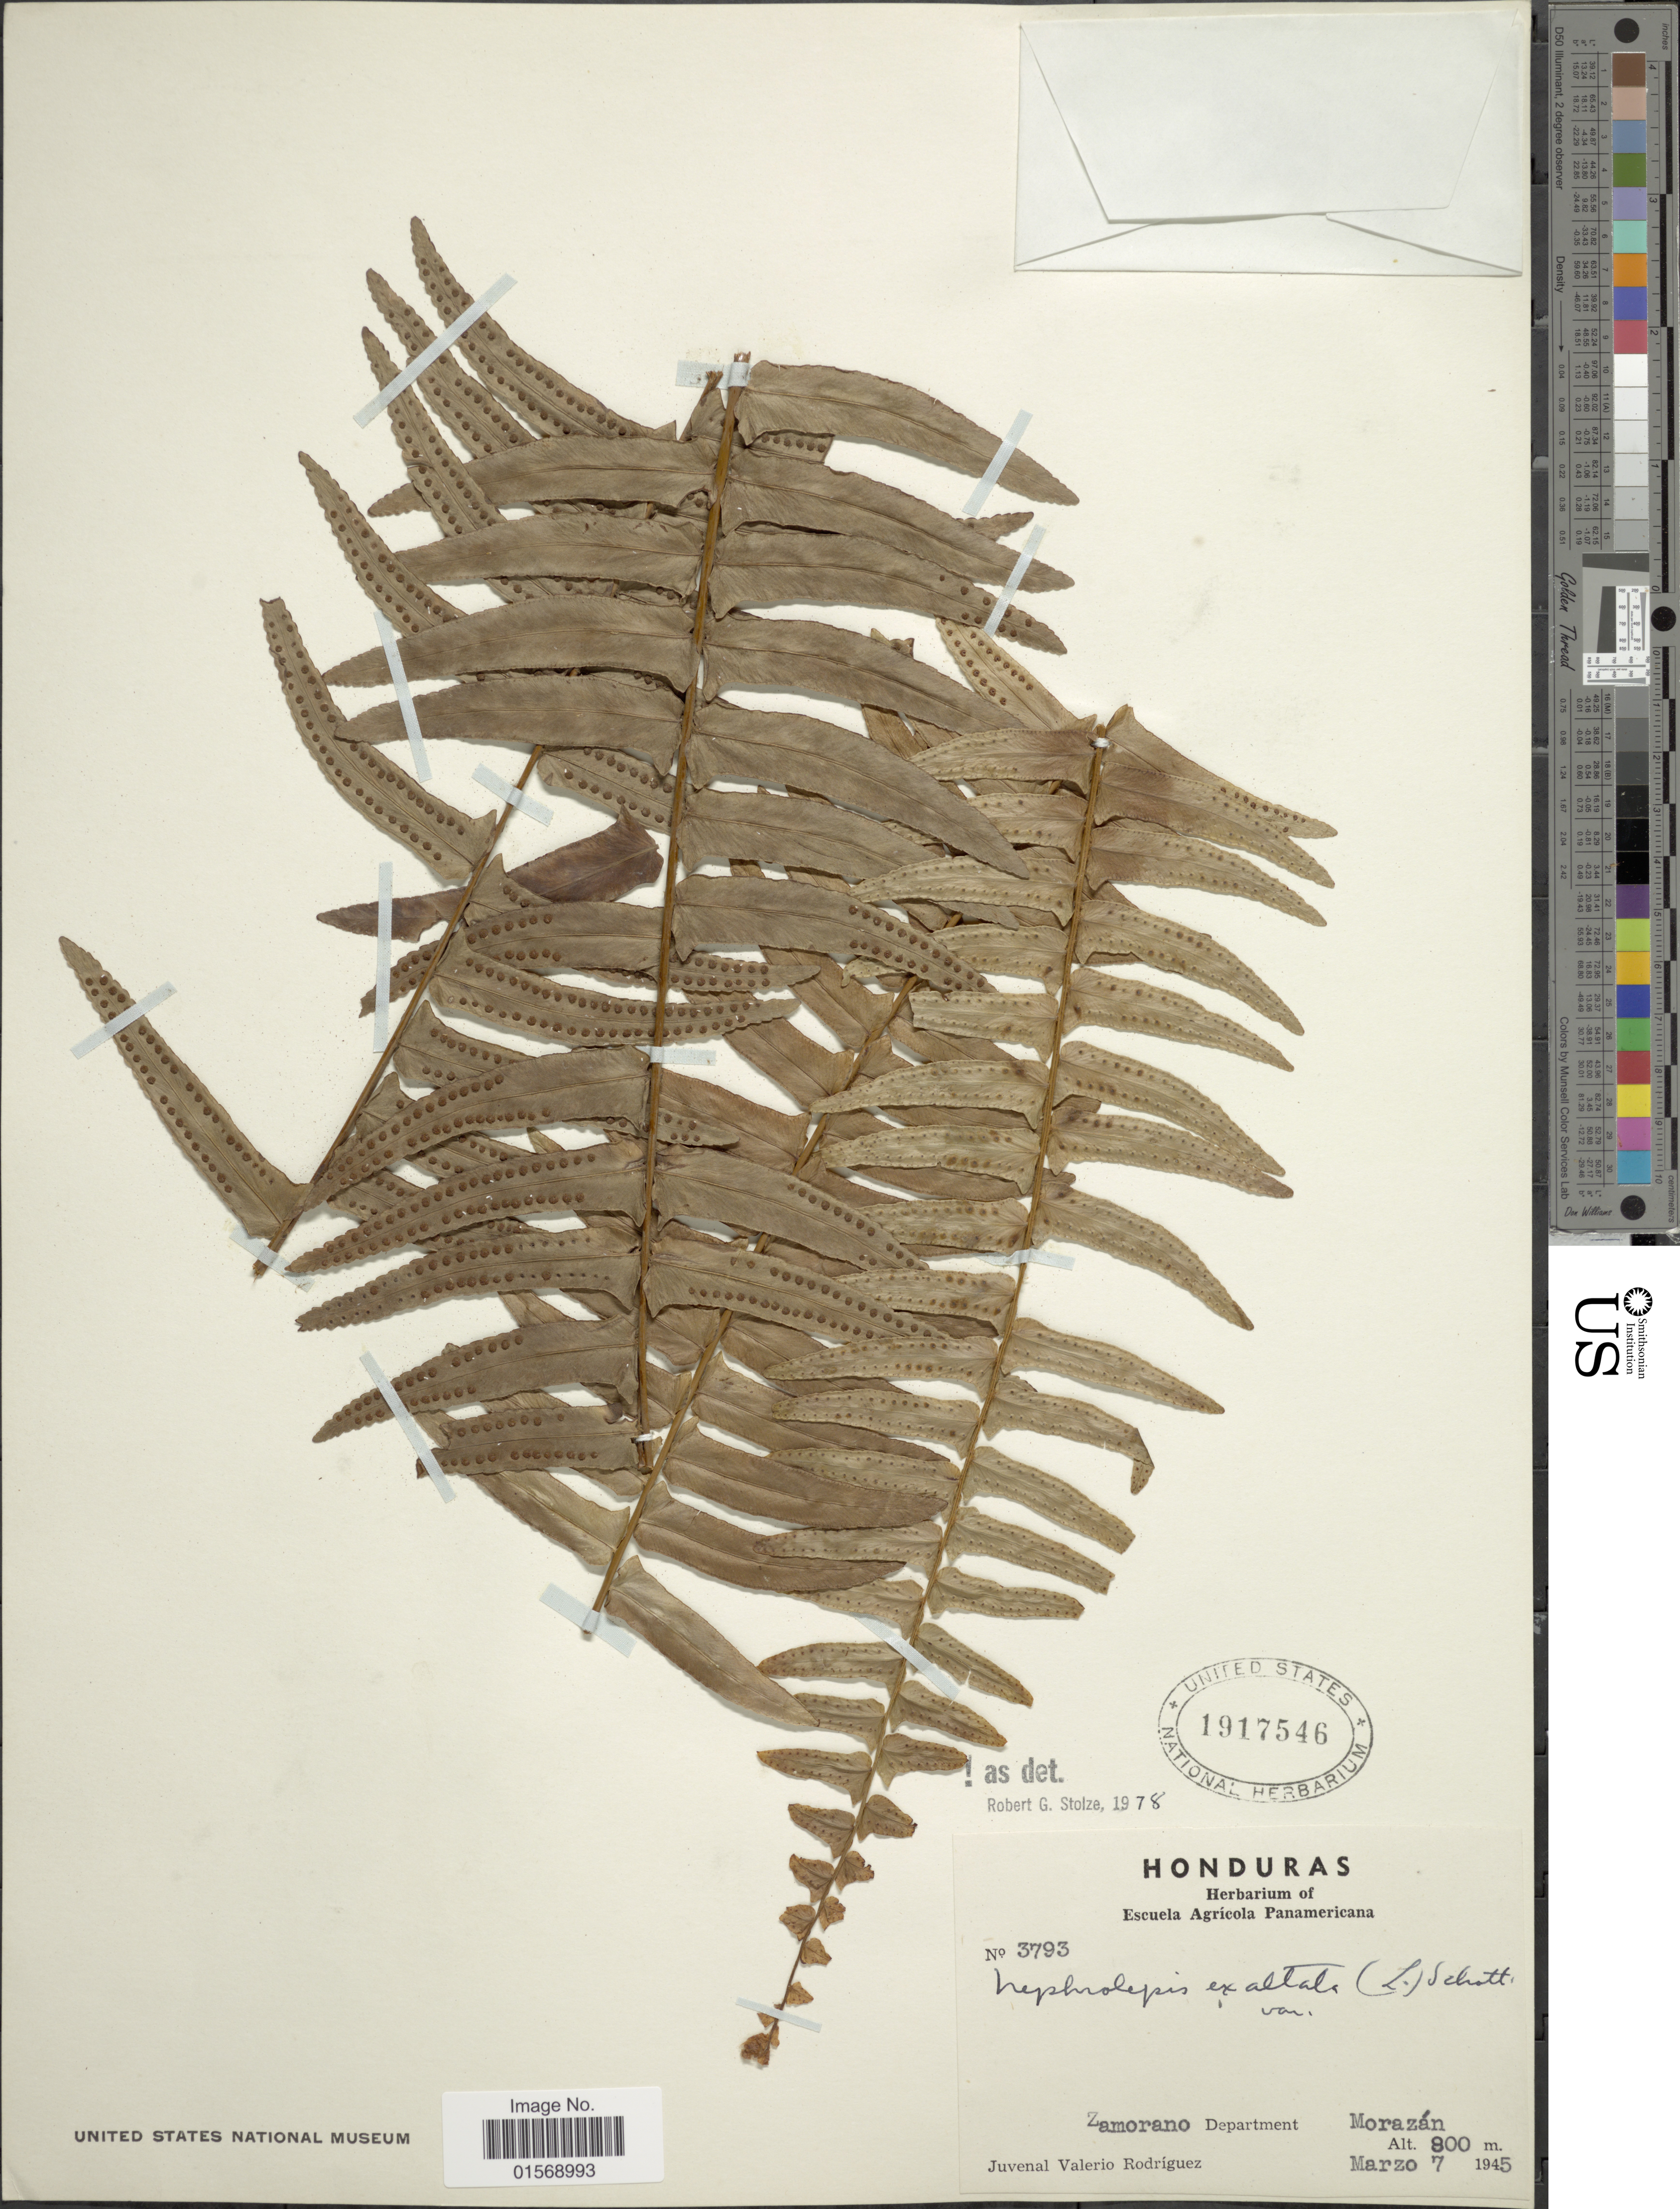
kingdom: Plantae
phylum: Tracheophyta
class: Polypodiopsida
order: Polypodiales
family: Nephrolepidaceae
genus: Nephrolepis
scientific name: Nephrolepis exaltata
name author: (L.) Schott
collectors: J. Valerio R.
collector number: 3793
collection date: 1945-03-07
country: Honduras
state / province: Fco. Morazán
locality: Honduras, Zamorano Department, Morazan.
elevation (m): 800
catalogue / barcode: US 1917546